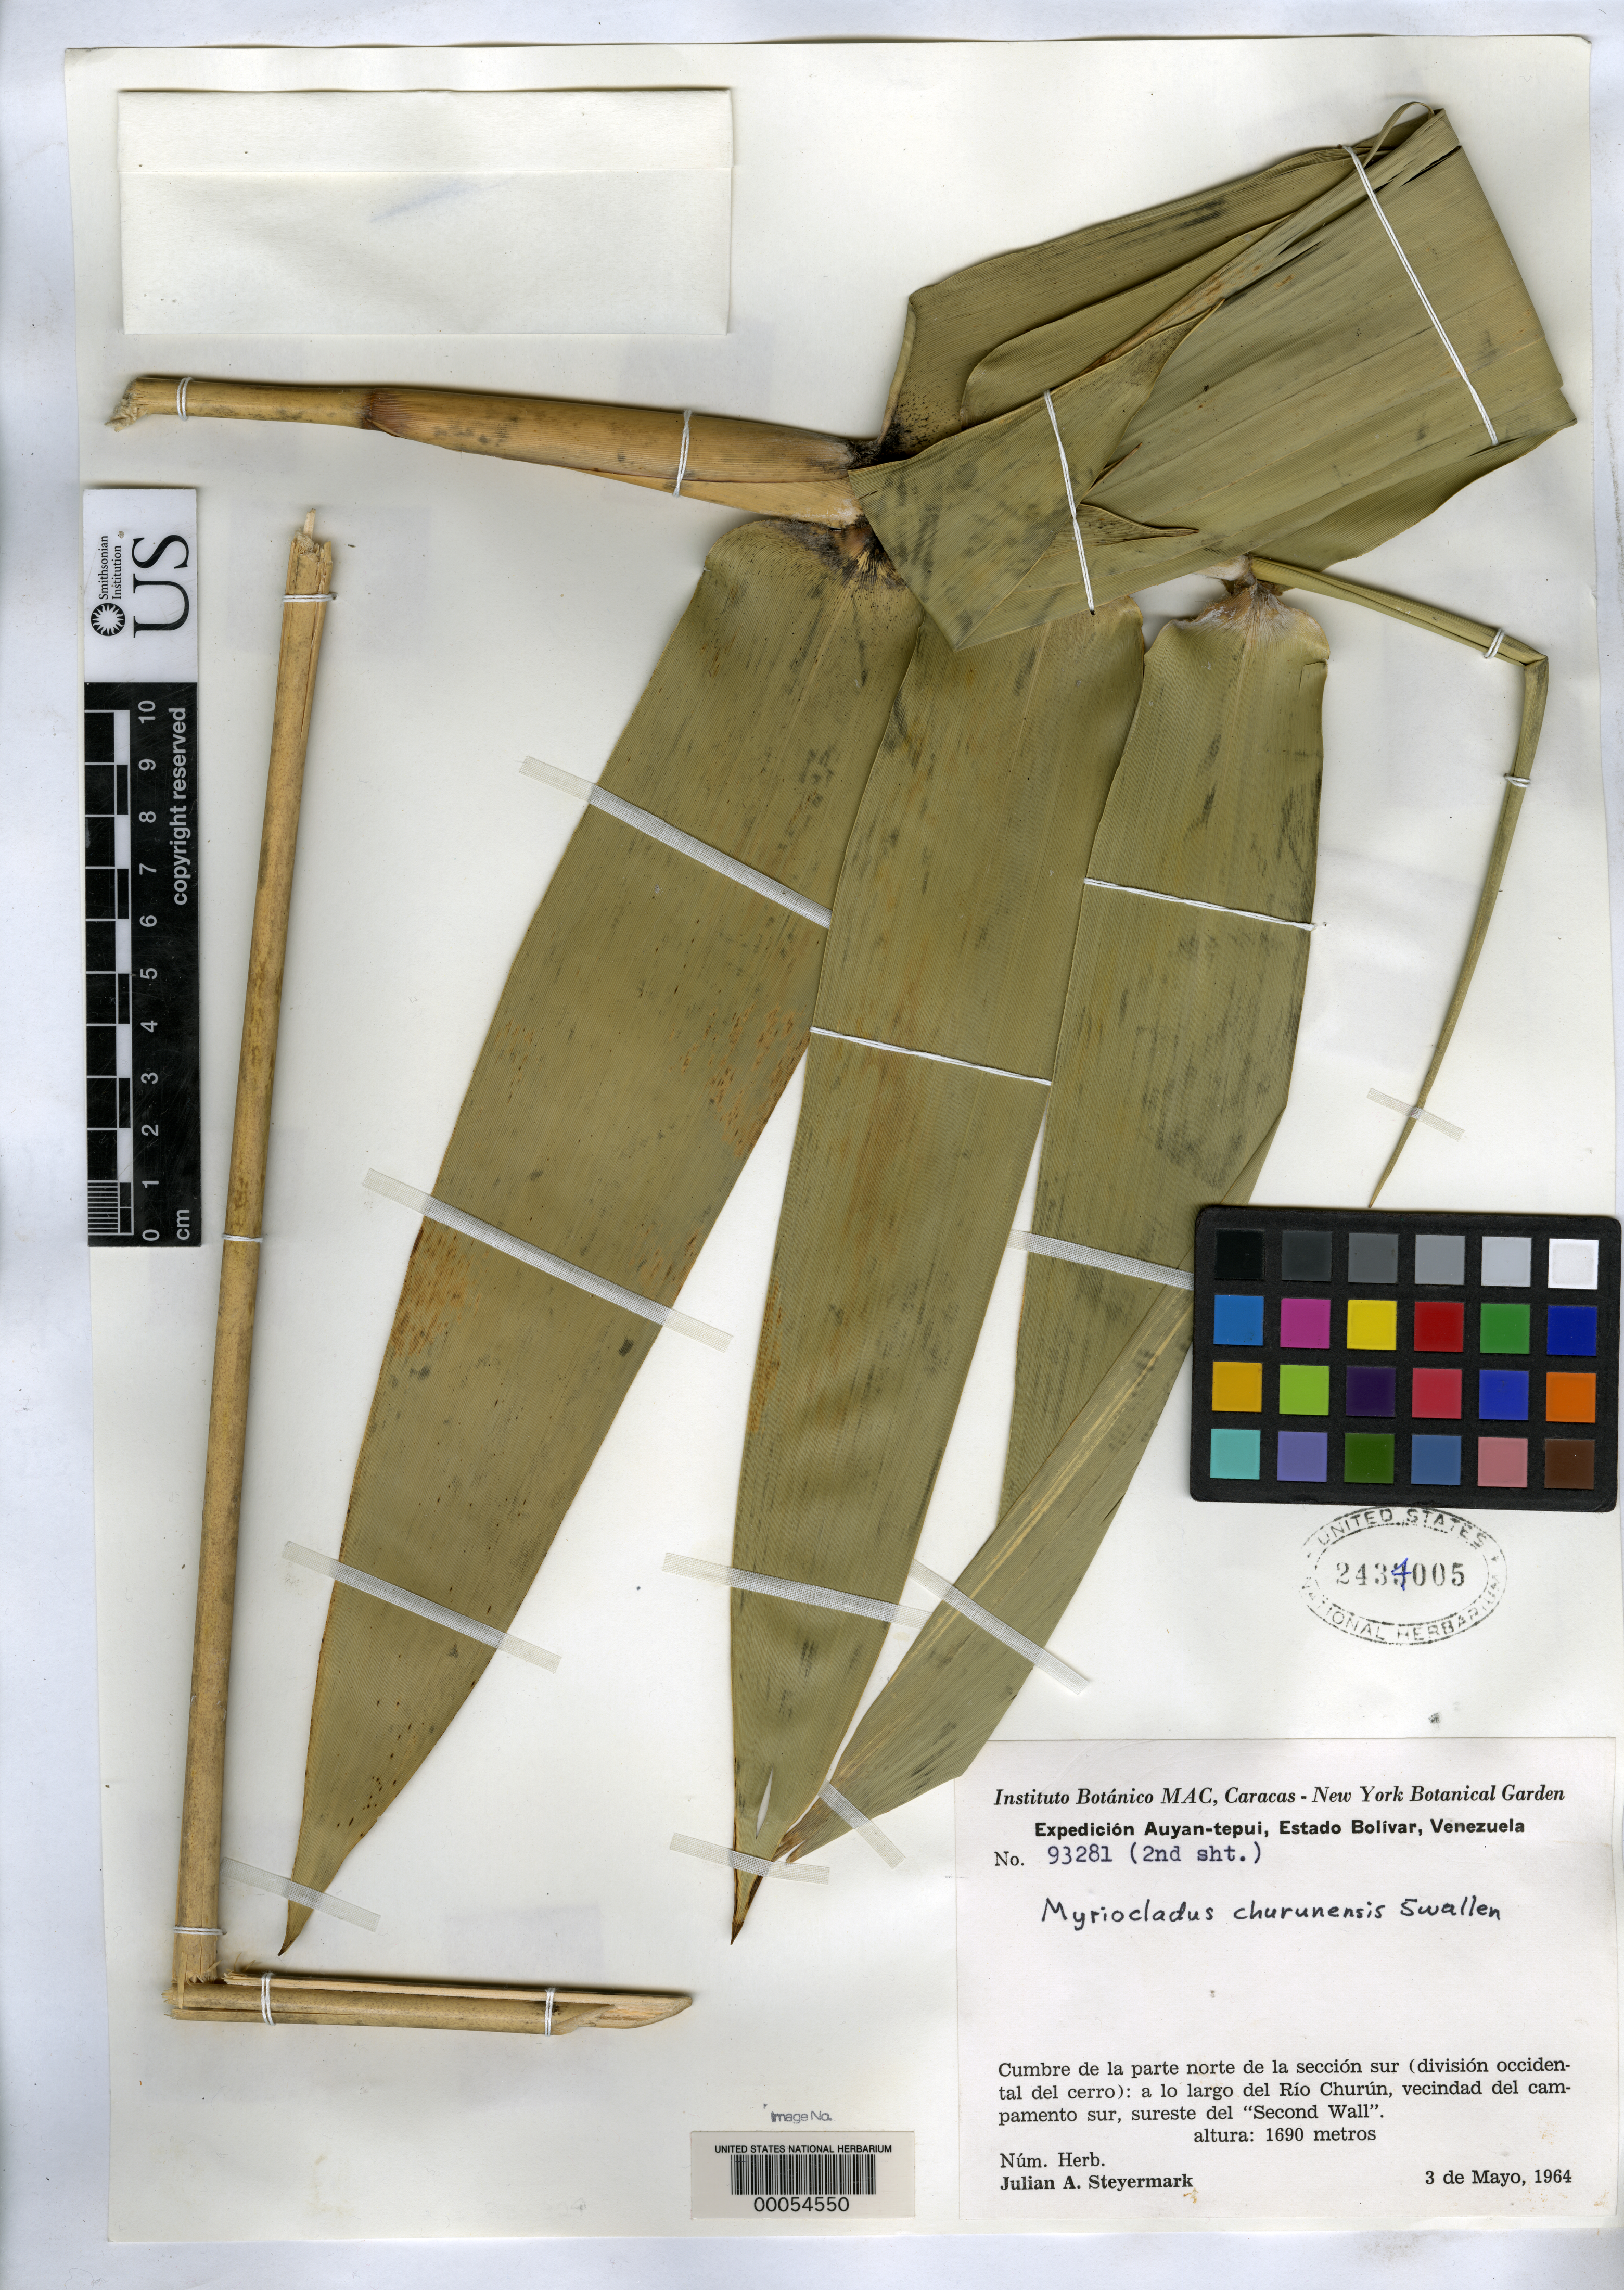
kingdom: Plantae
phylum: Tracheophyta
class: Liliopsida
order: Poales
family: Poaceae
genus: Myriocladus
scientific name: Myriocladus churunensis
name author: Swallen in Steyerm.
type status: Holotype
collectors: J. Steyermark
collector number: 93281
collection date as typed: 03 May 1964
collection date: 1964-05-03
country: Venezuela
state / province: Bolivar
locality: Rio Churun, sureste del second wall.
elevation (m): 1690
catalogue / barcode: US 2434005